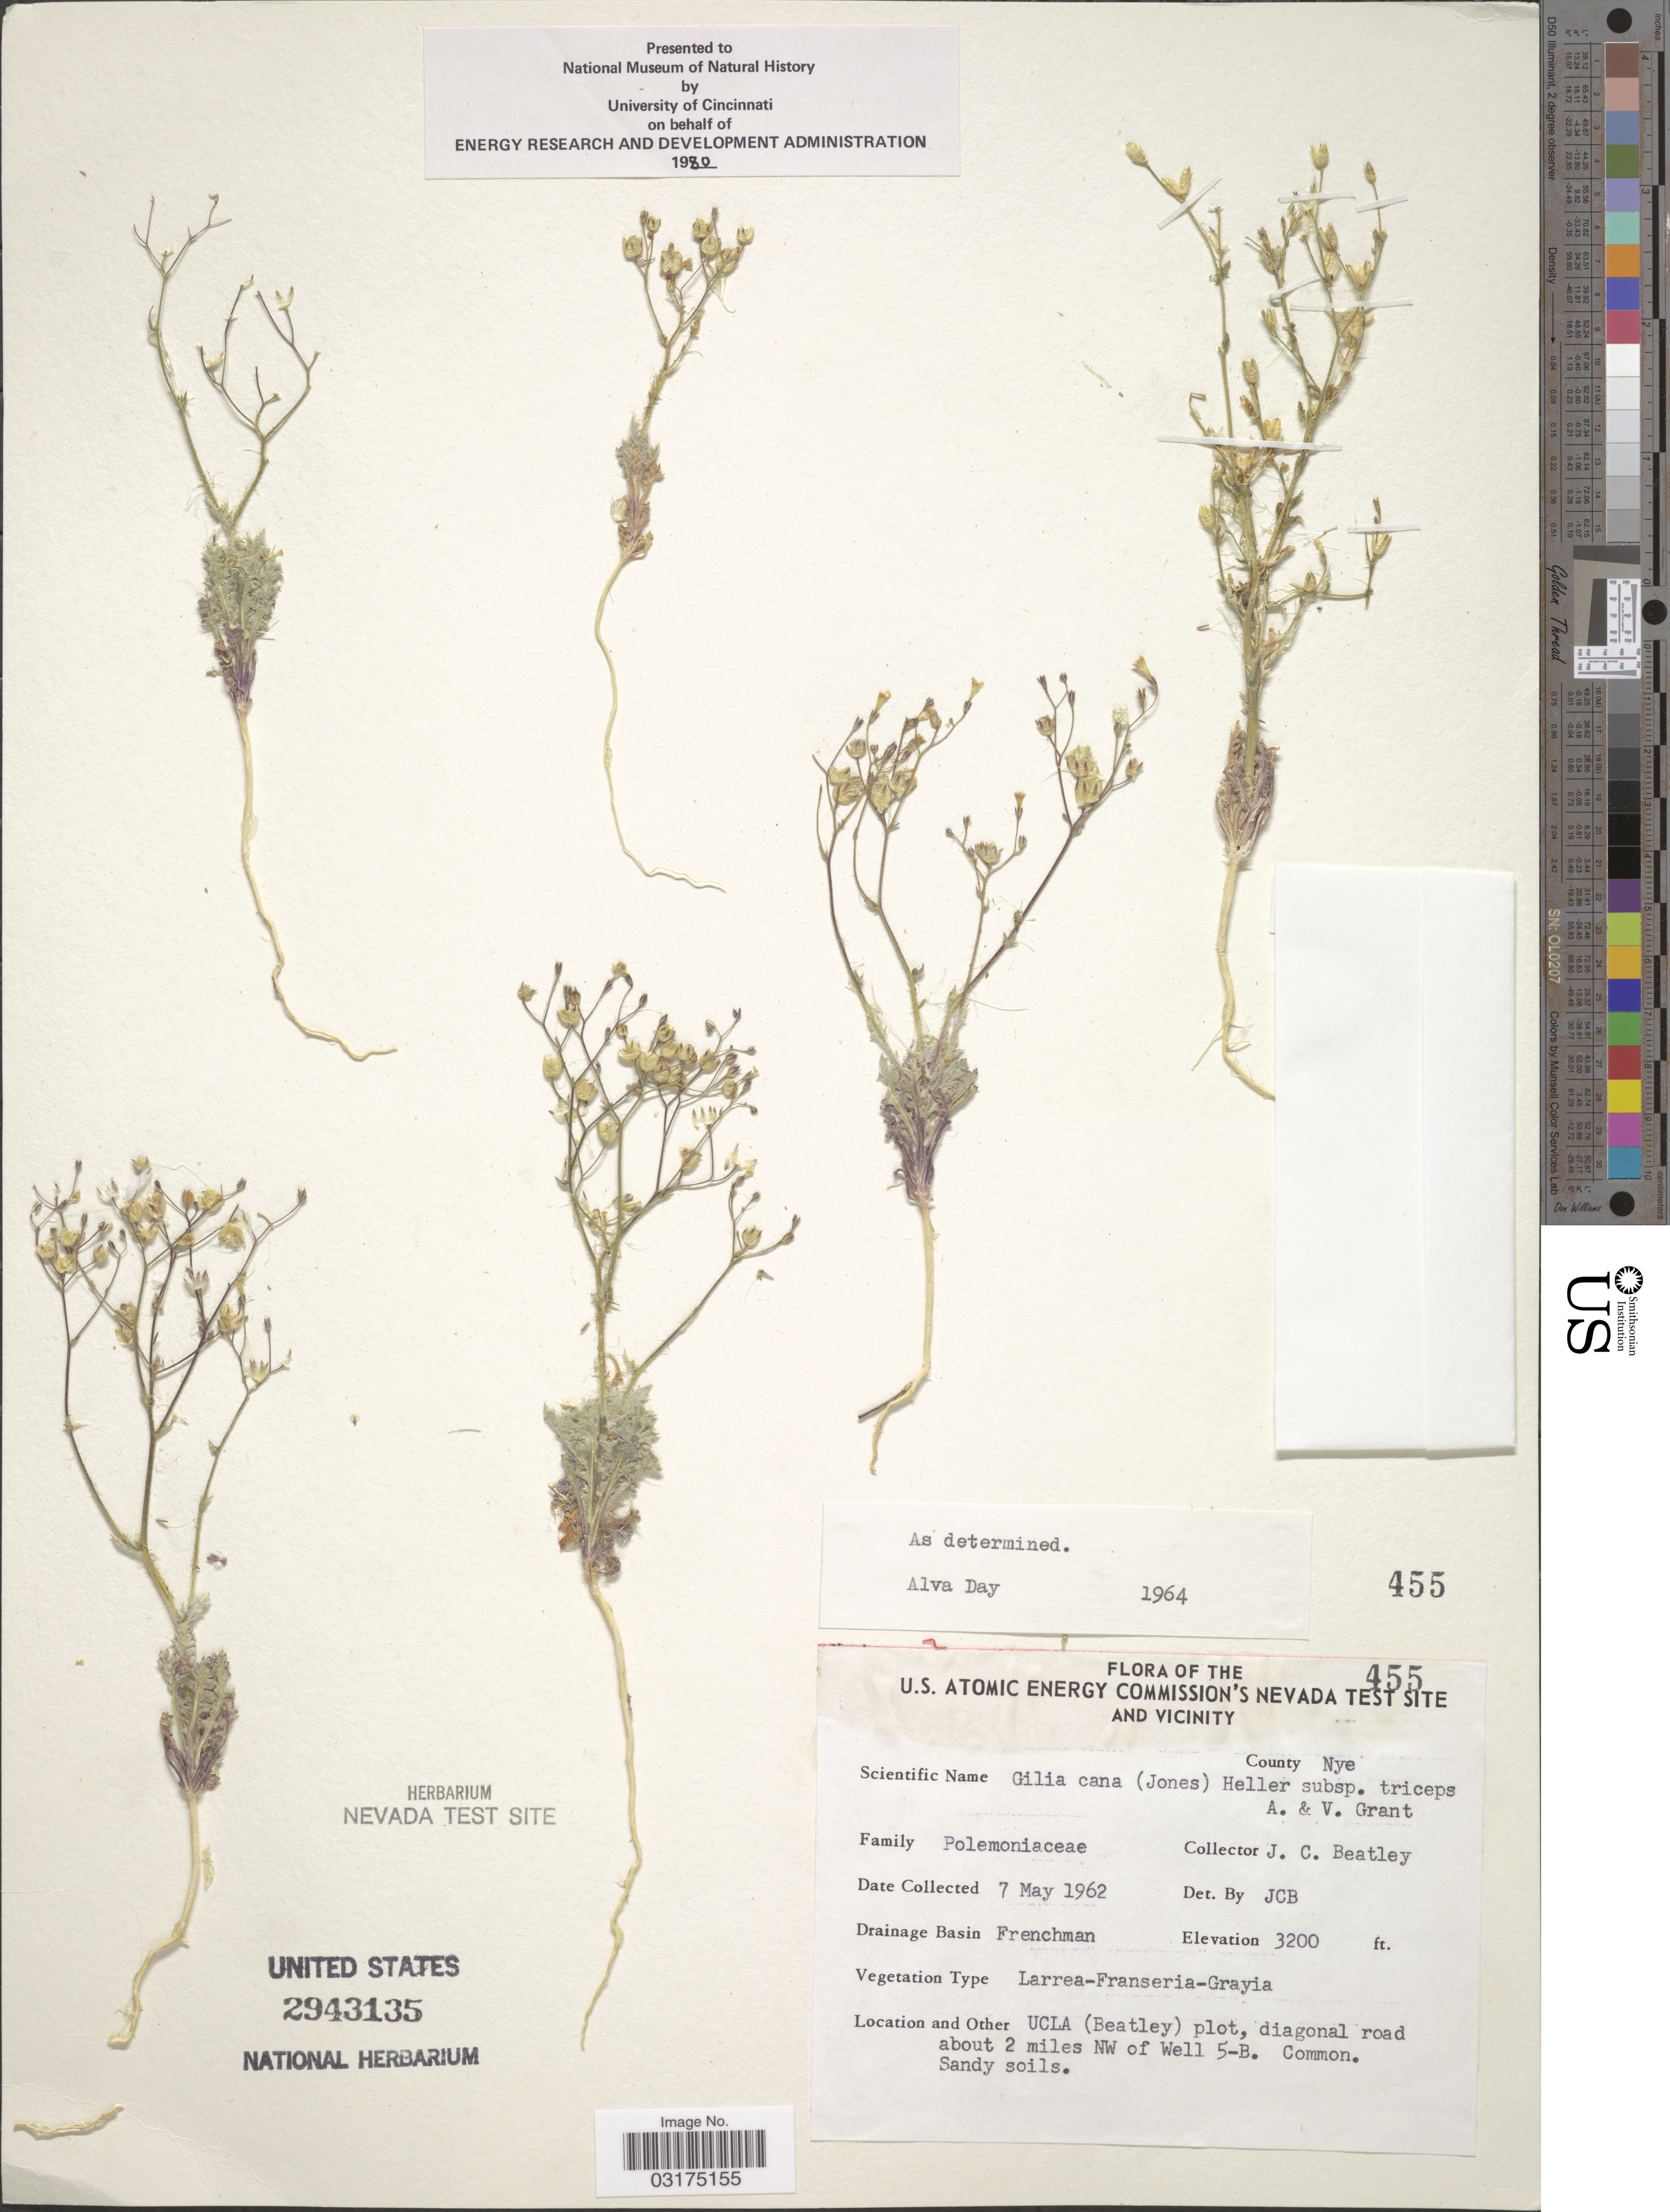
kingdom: Plantae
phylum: Tracheophyta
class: Magnoliopsida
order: Ericales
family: Polemoniaceae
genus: Gilia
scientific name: Gilia cana subsp. triceps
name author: (Brand) A.D. Grant & V.E. Grant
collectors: J. C. Beatley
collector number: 455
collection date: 1962-05-07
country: United States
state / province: Nevada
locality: U.S. Atomic Energy Commission's Nevada Test Site and Vicinity, County Nye, Drainage Basin Frenchman, UCLA (Beatley) plot, diagonal road about 2 miles NW of Well 5-B.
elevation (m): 975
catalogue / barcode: US 2943135